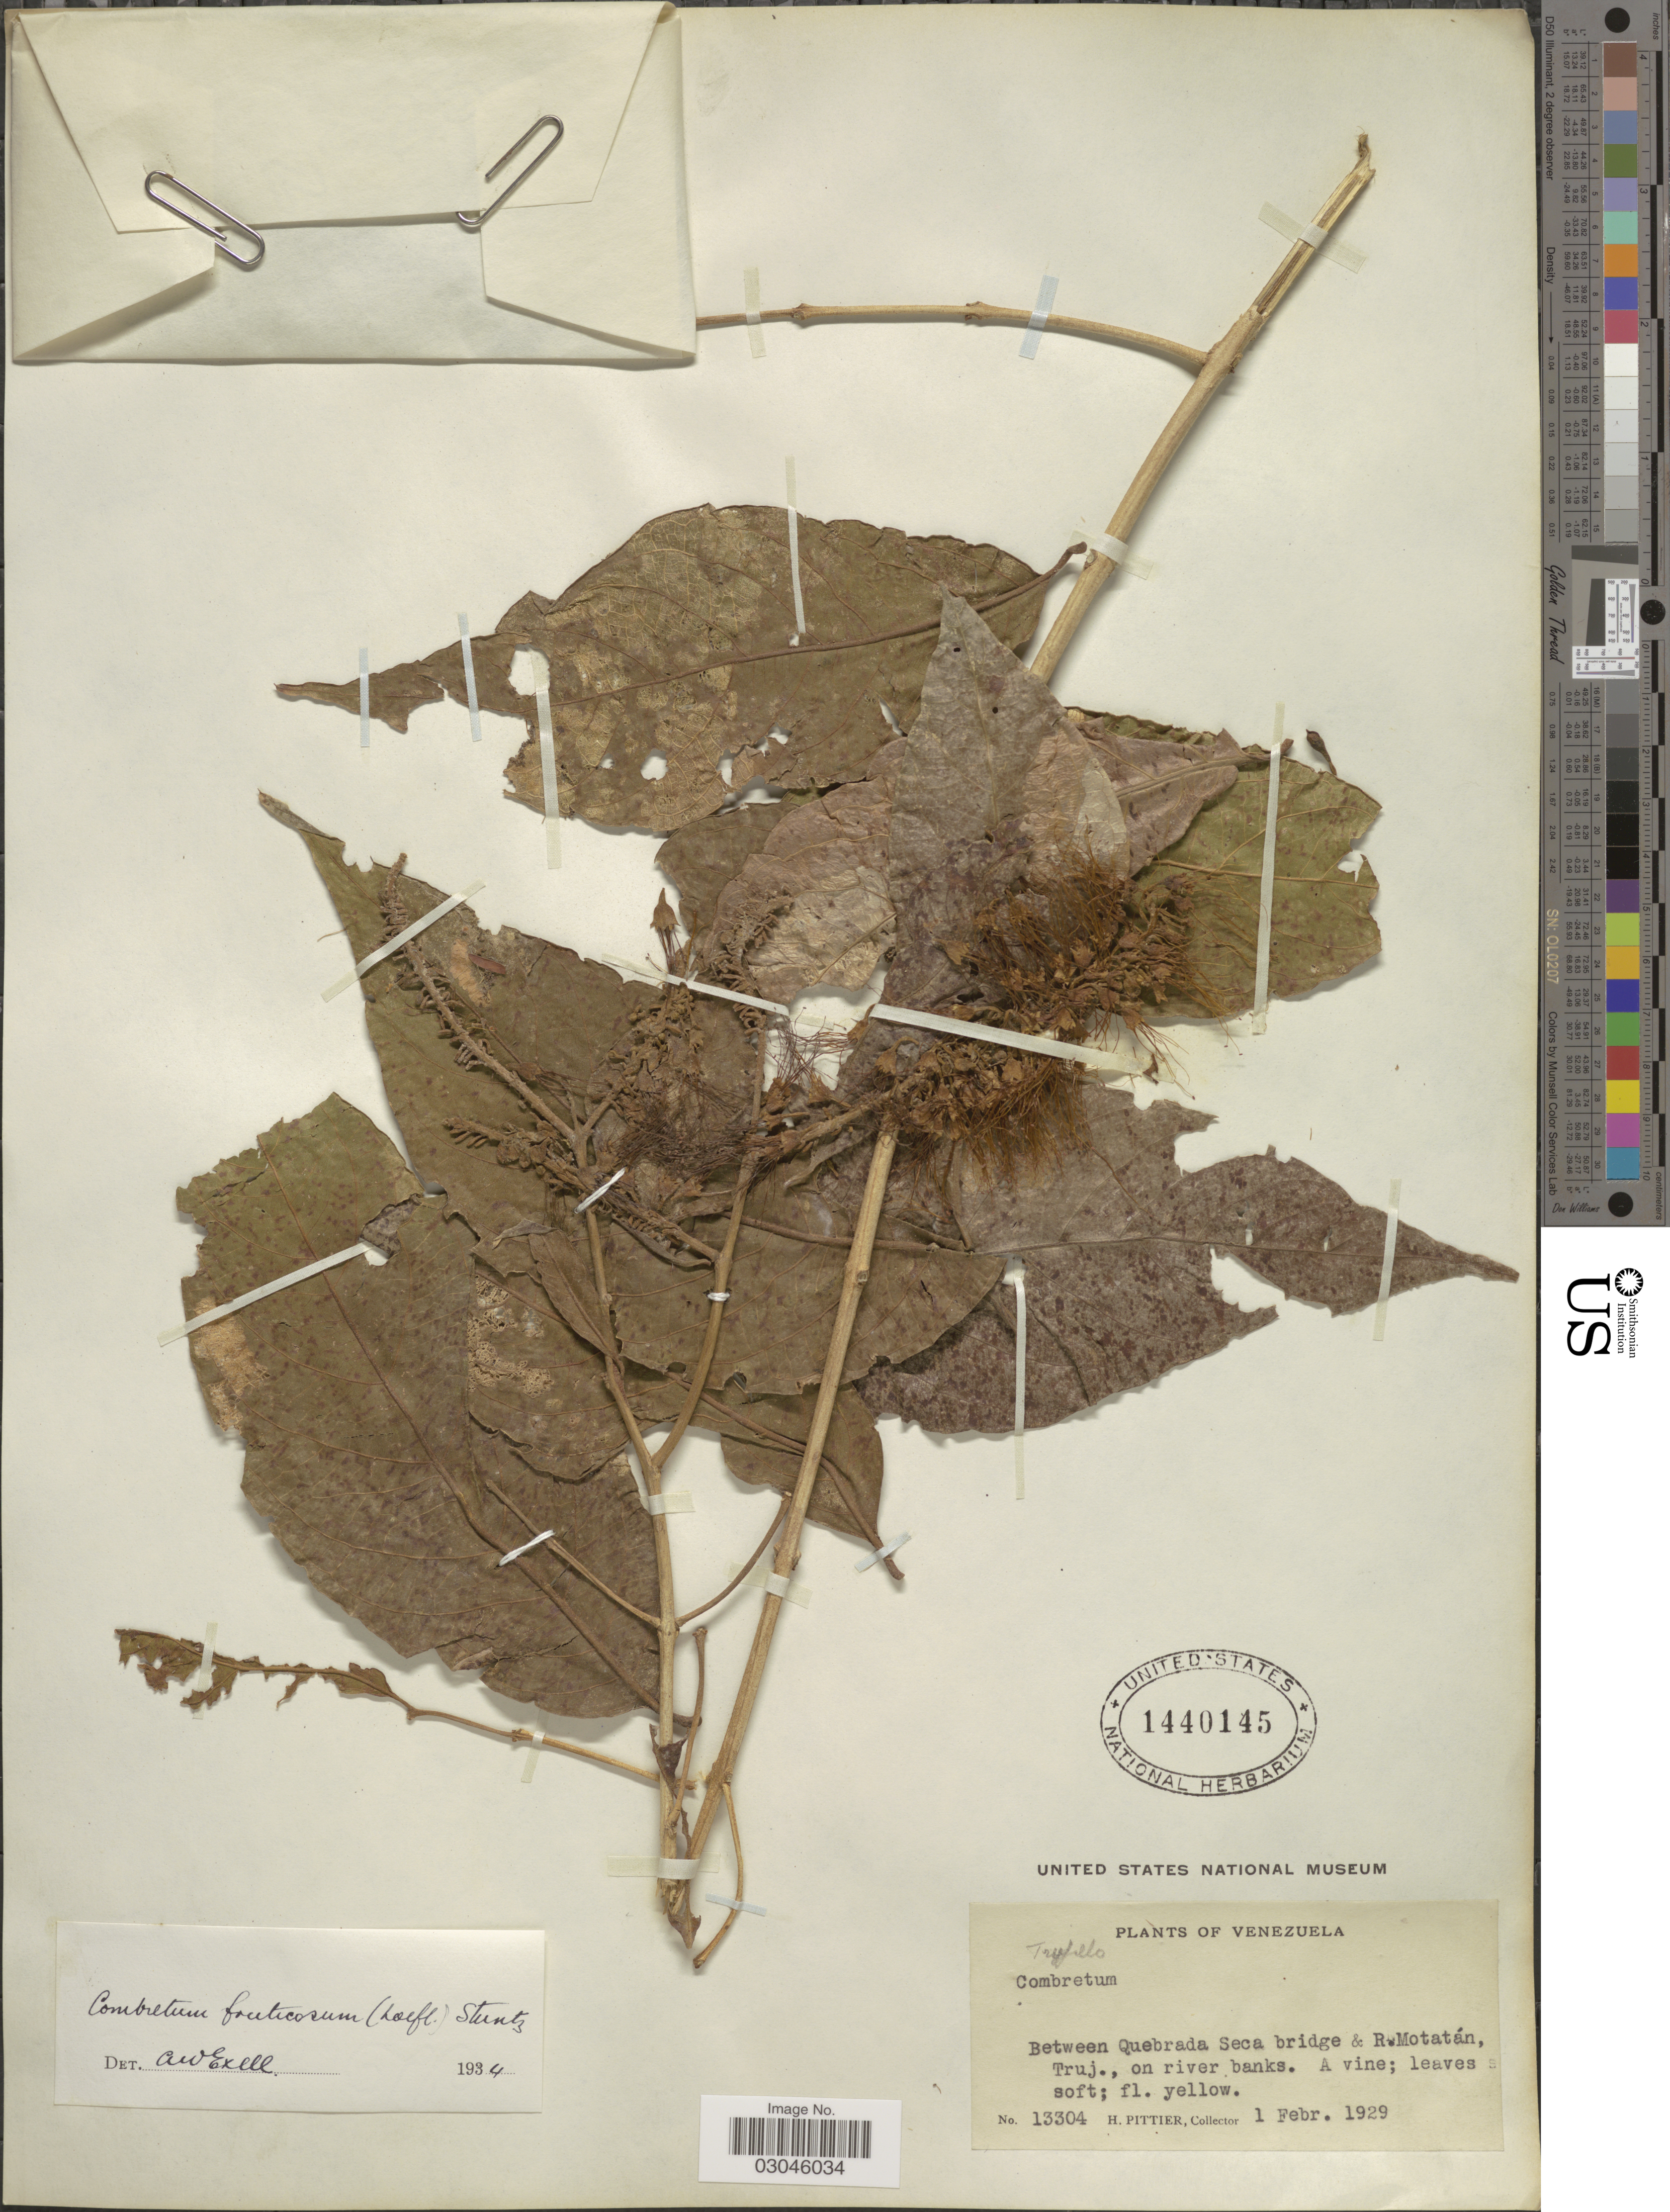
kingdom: Plantae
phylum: Tracheophyta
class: Magnoliopsida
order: Myrtales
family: Combretaceae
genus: Combretum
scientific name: Combretum fruticosum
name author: (Loefl.) Stuntz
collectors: H. F. Pittier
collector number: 13304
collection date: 1929-02-01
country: Venezuela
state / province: Trujillo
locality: Between Quebrada Seca bridge & R. Motatán, Truj.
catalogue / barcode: US 1440145